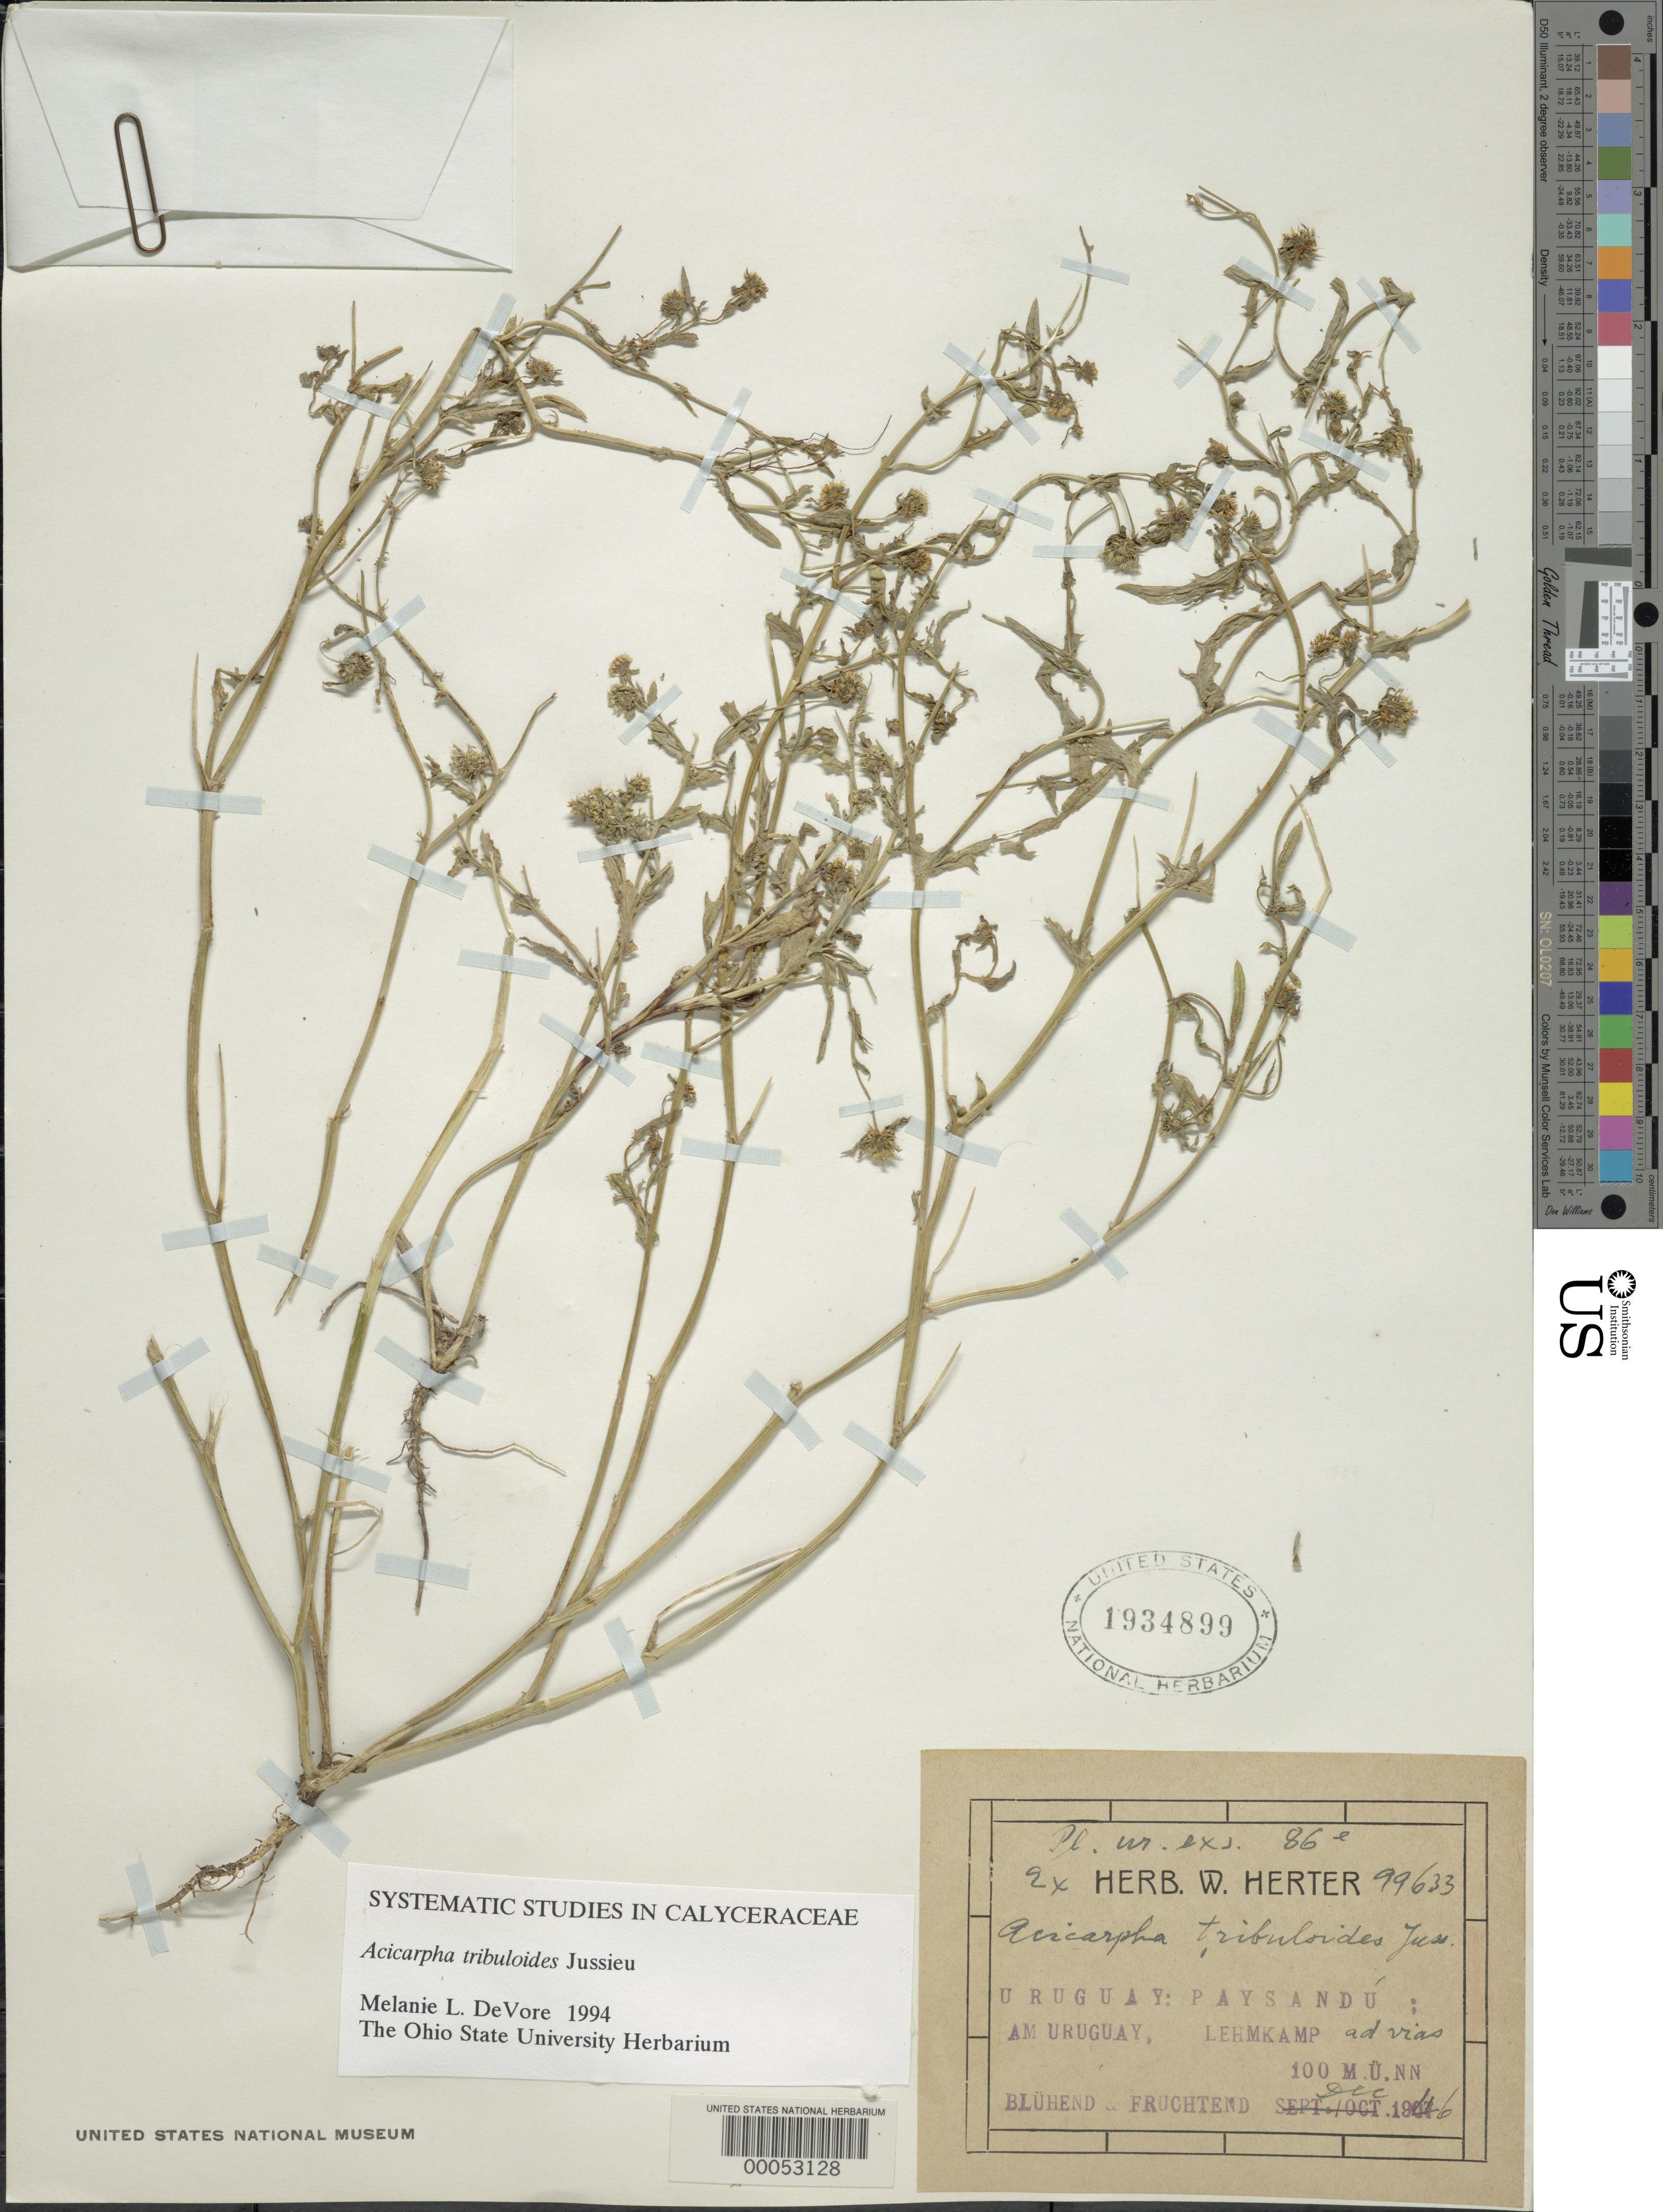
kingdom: Plantae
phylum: Tracheophyta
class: Magnoliopsida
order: Asterales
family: Calyceraceae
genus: Acicarpha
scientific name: Acicarpha tribuloides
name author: Juss.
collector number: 99633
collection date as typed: Dec 1946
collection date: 1946-12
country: Uruguay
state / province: Paysandú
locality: Lehmkamp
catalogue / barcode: US 1934899